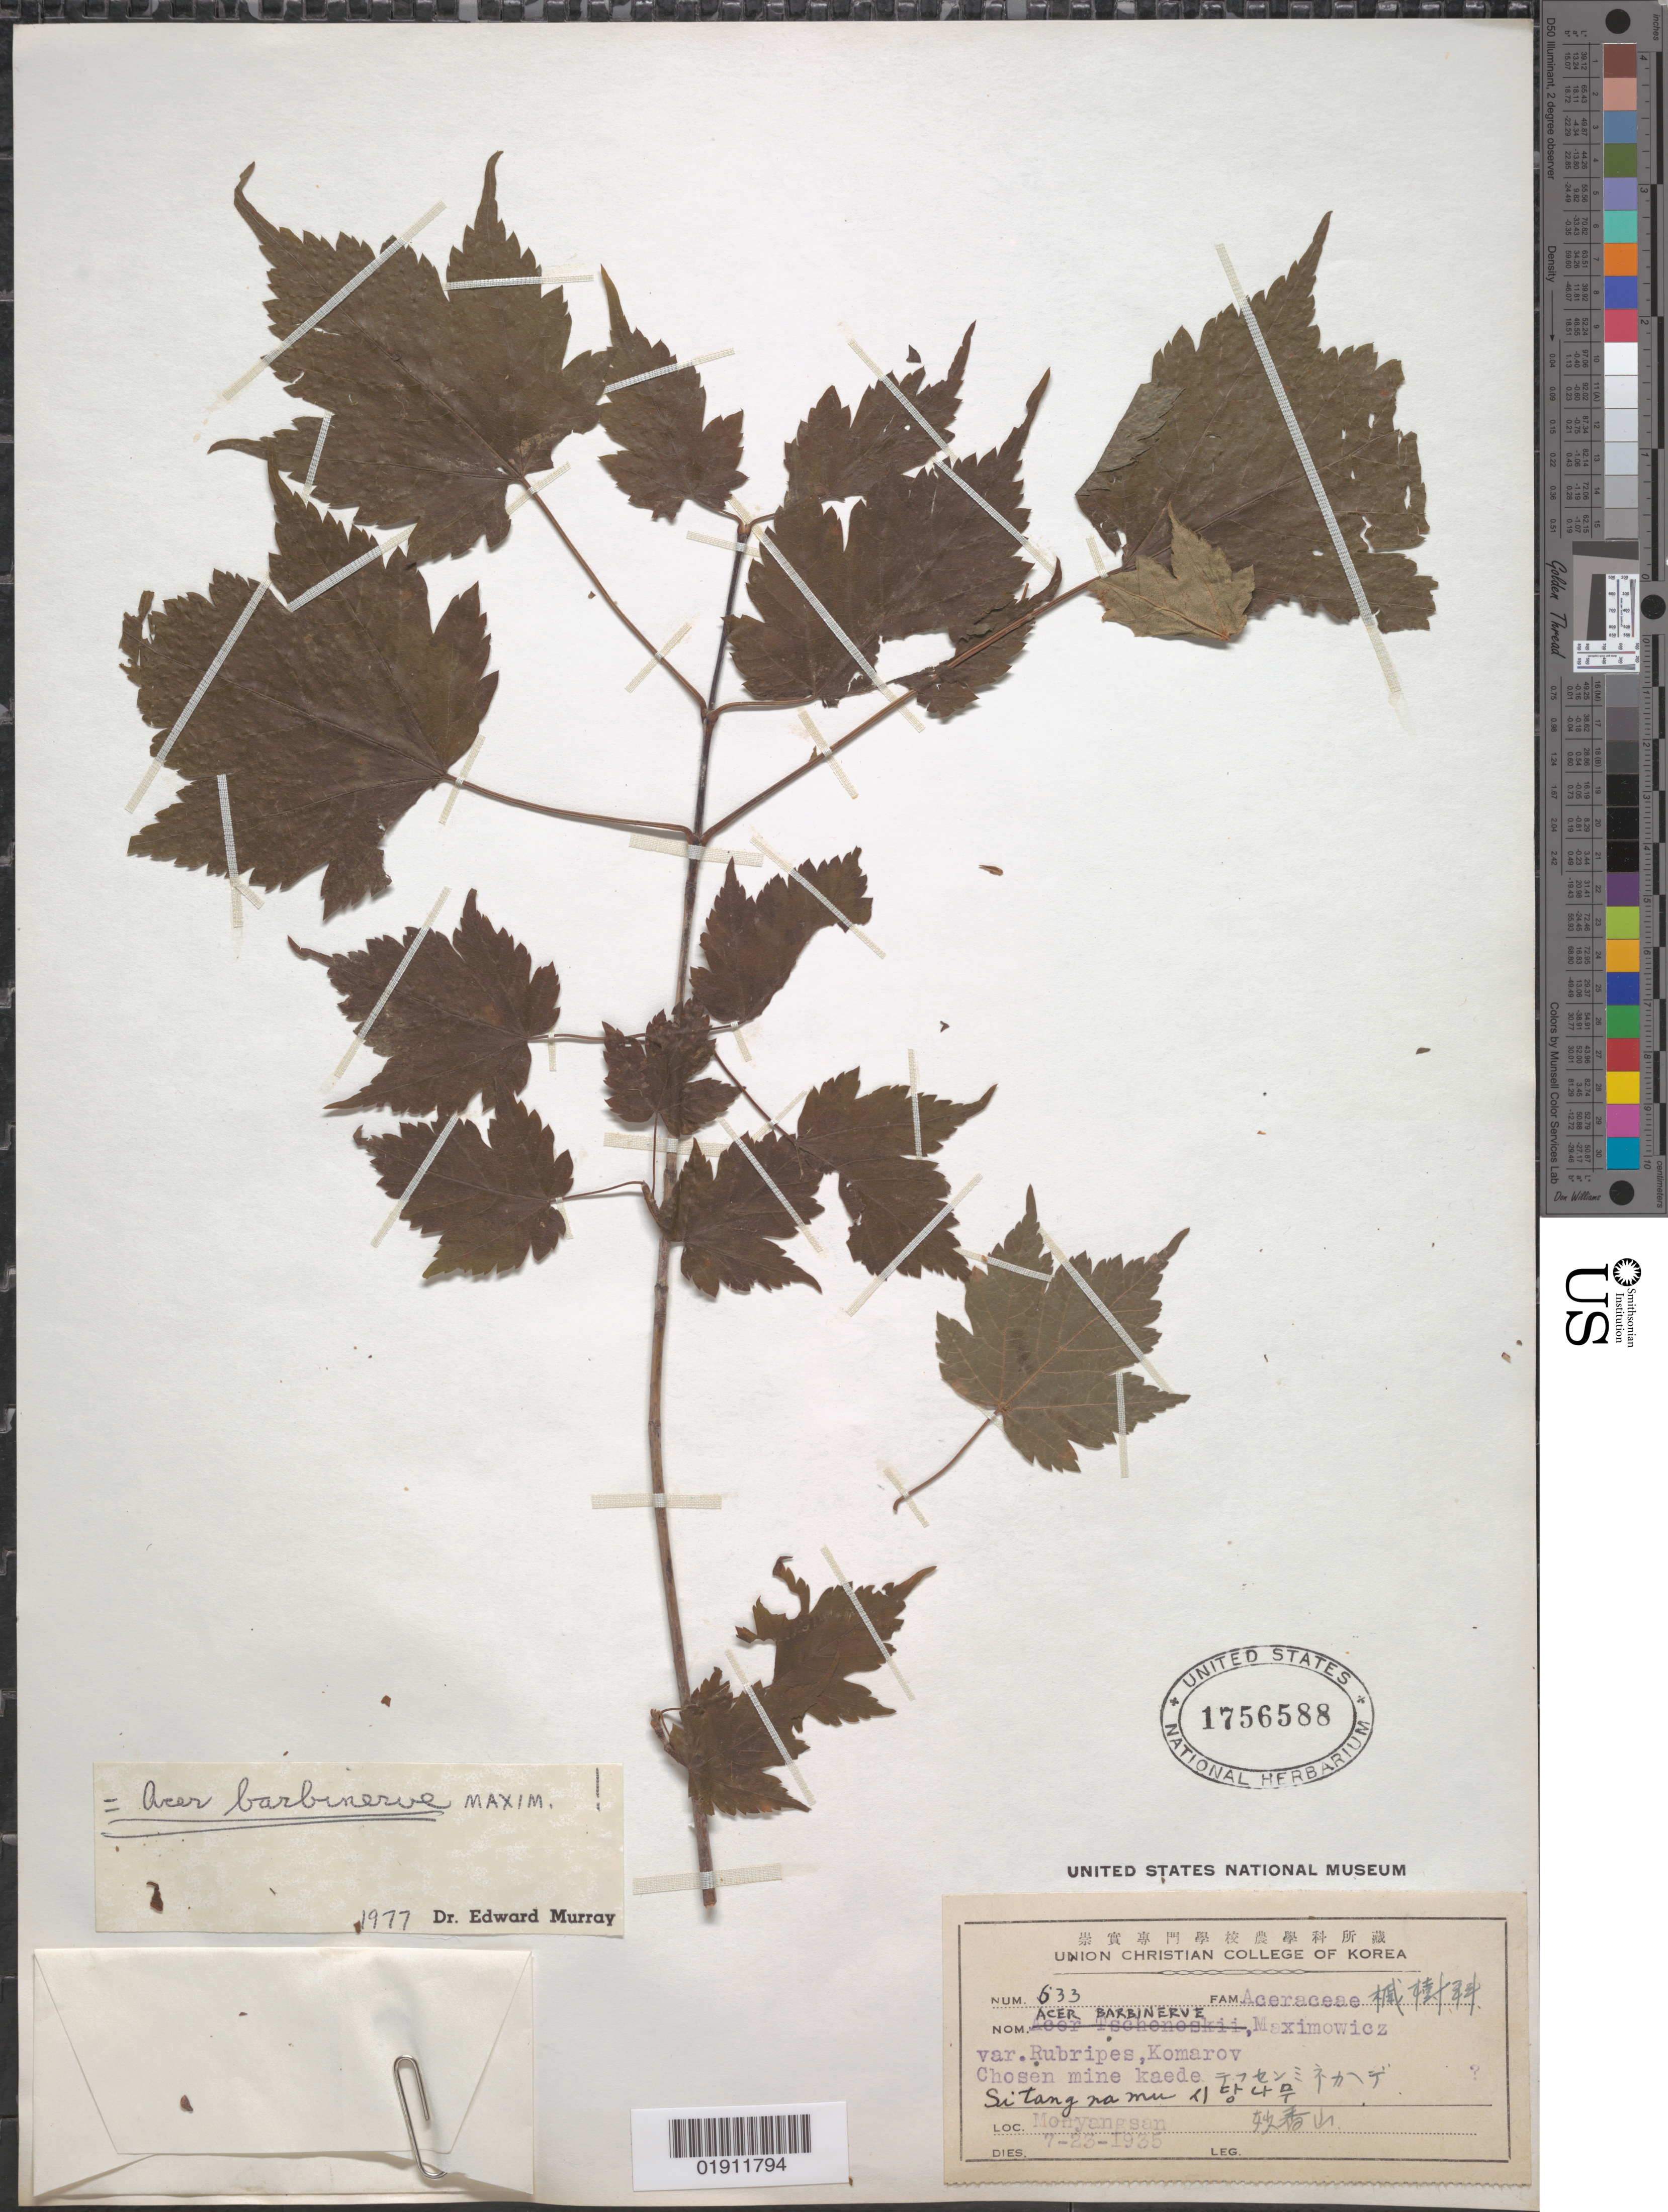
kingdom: Plantae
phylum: Tracheophyta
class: Magnoliopsida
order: Sapindales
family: Sapindaceae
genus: Acer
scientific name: Acer barbinerve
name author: Maxim.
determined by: Murray, Edward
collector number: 633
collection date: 1935-07-23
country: North Korea / South Korea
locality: Monyangsan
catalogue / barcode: US 1756588